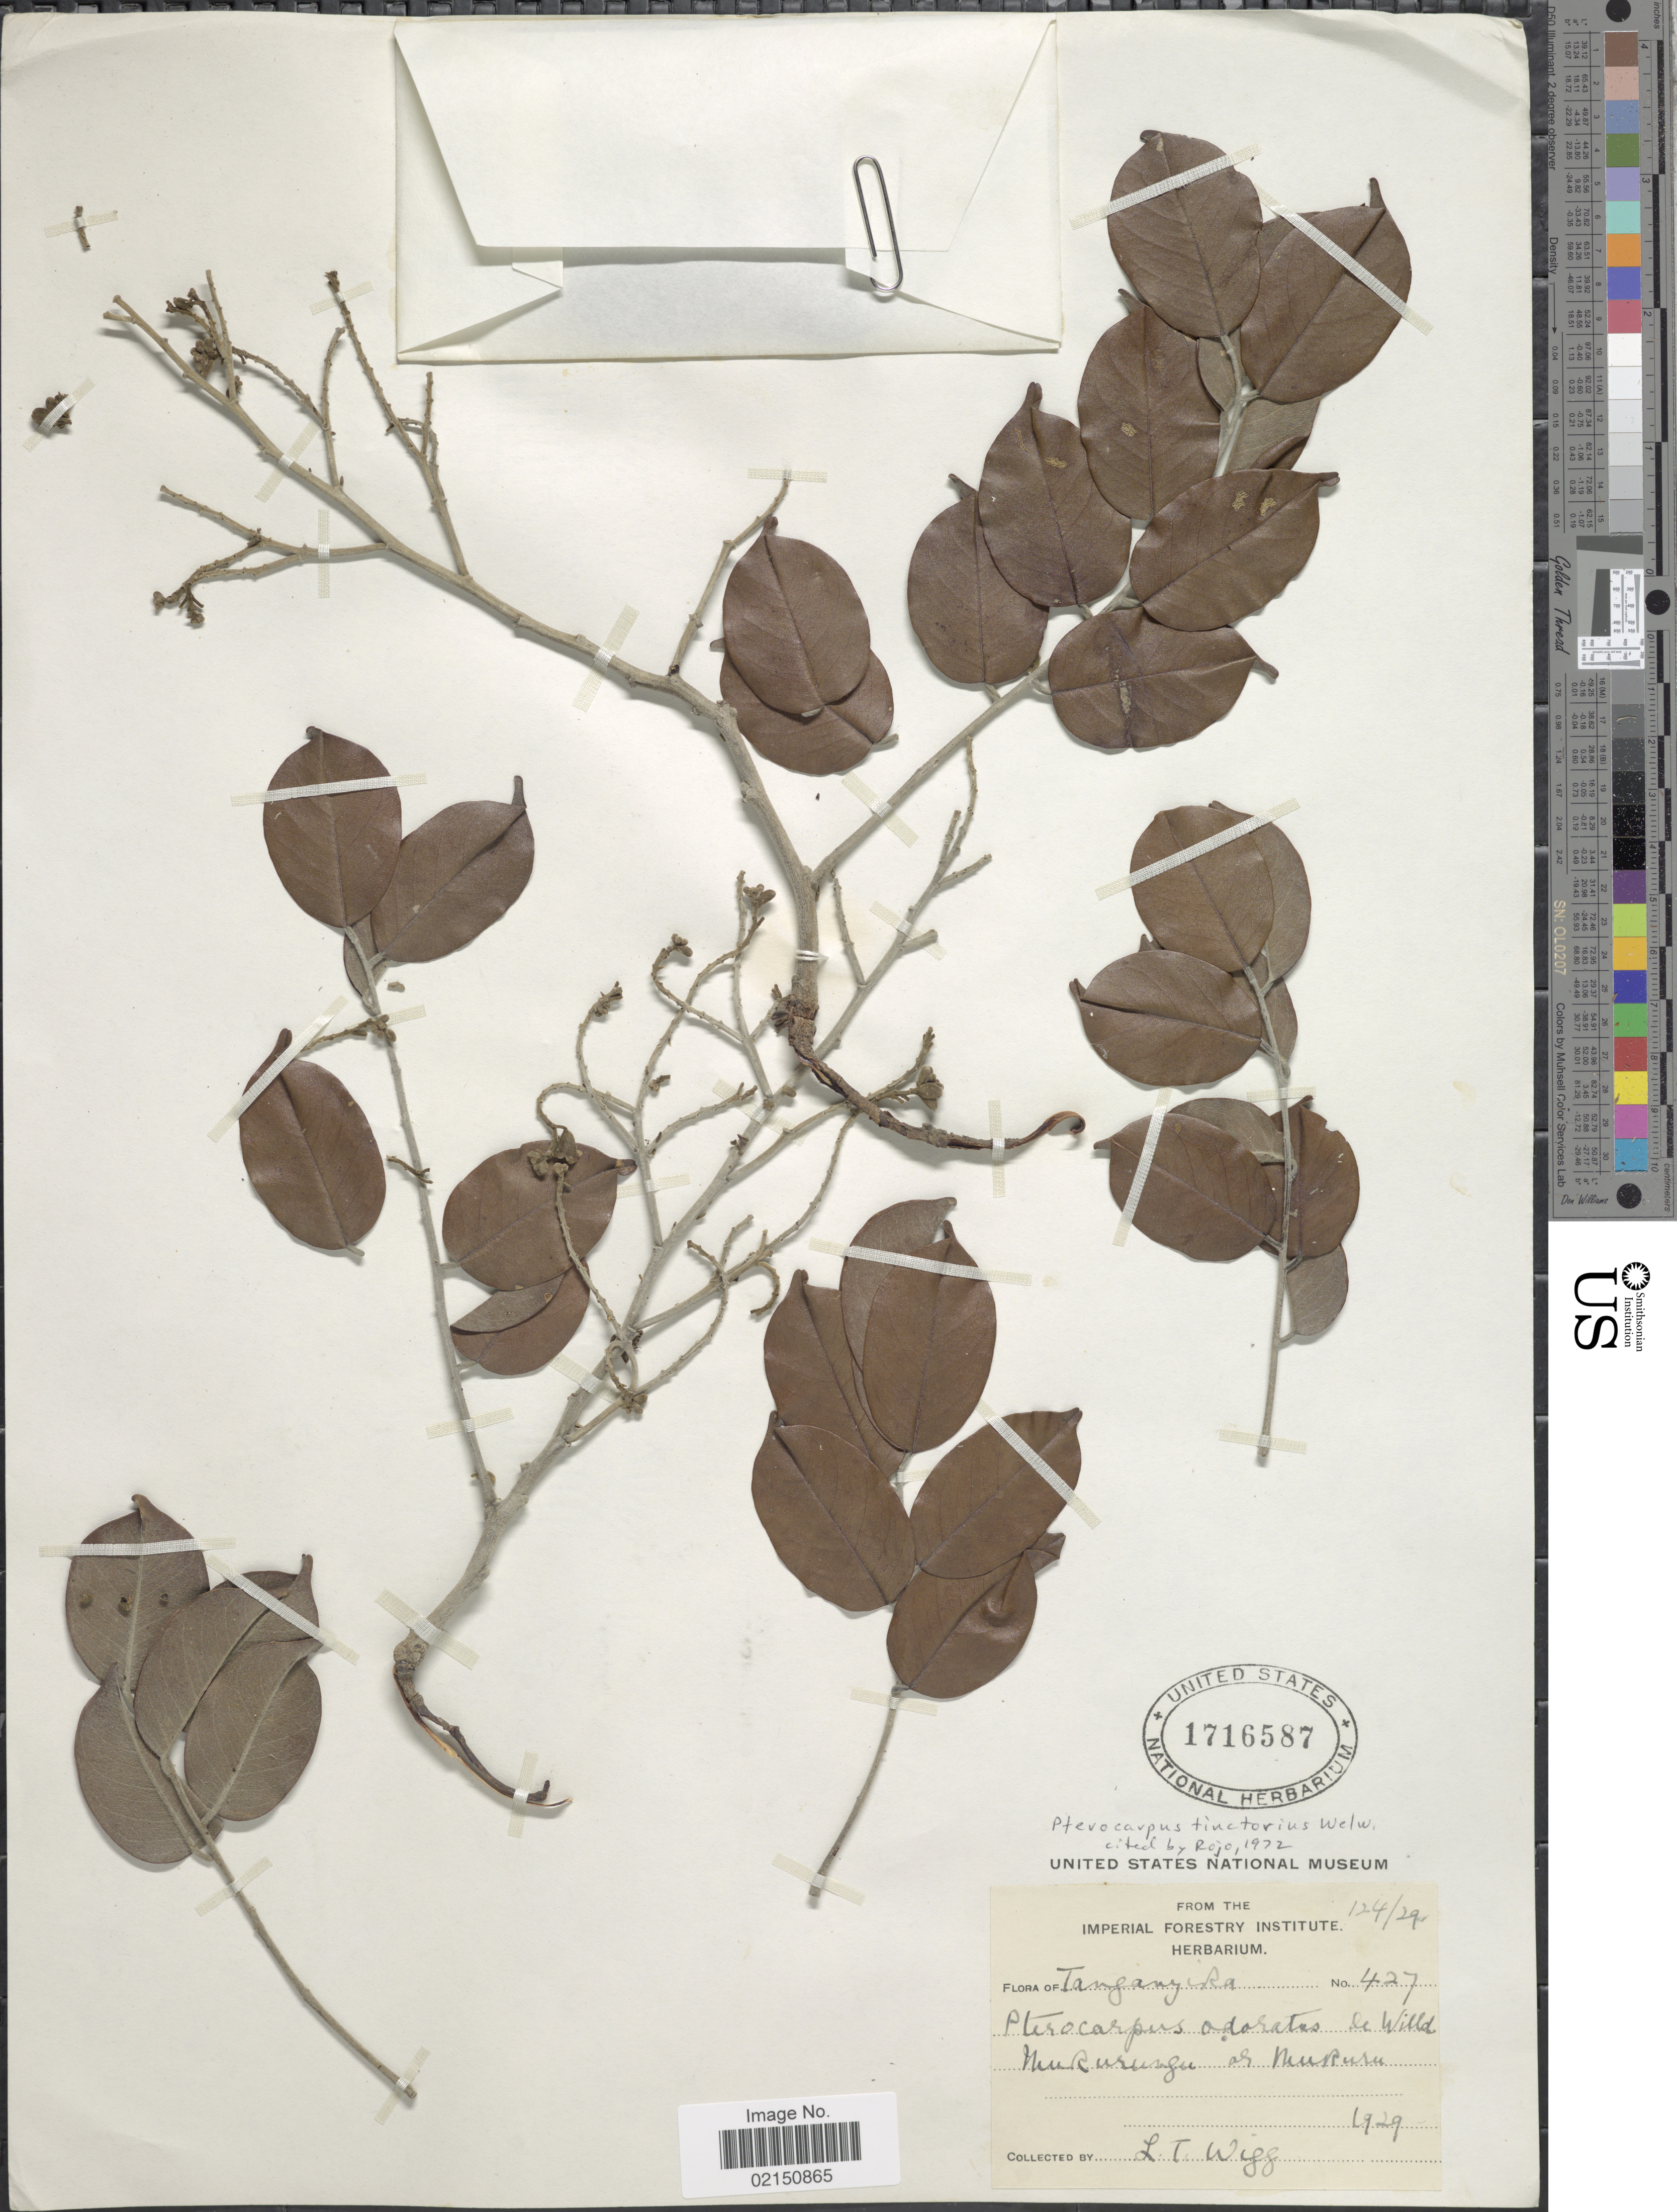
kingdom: Plantae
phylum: Tracheophyta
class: Magnoliopsida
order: Fabales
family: Fabaceae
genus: Pterocarpus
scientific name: Pterocarpus tinctorius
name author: Welw.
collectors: L. Wigg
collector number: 124/29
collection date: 1929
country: Tanzania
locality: Tanganyika, Mukurungu ad Mukuru.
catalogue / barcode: US 1716587